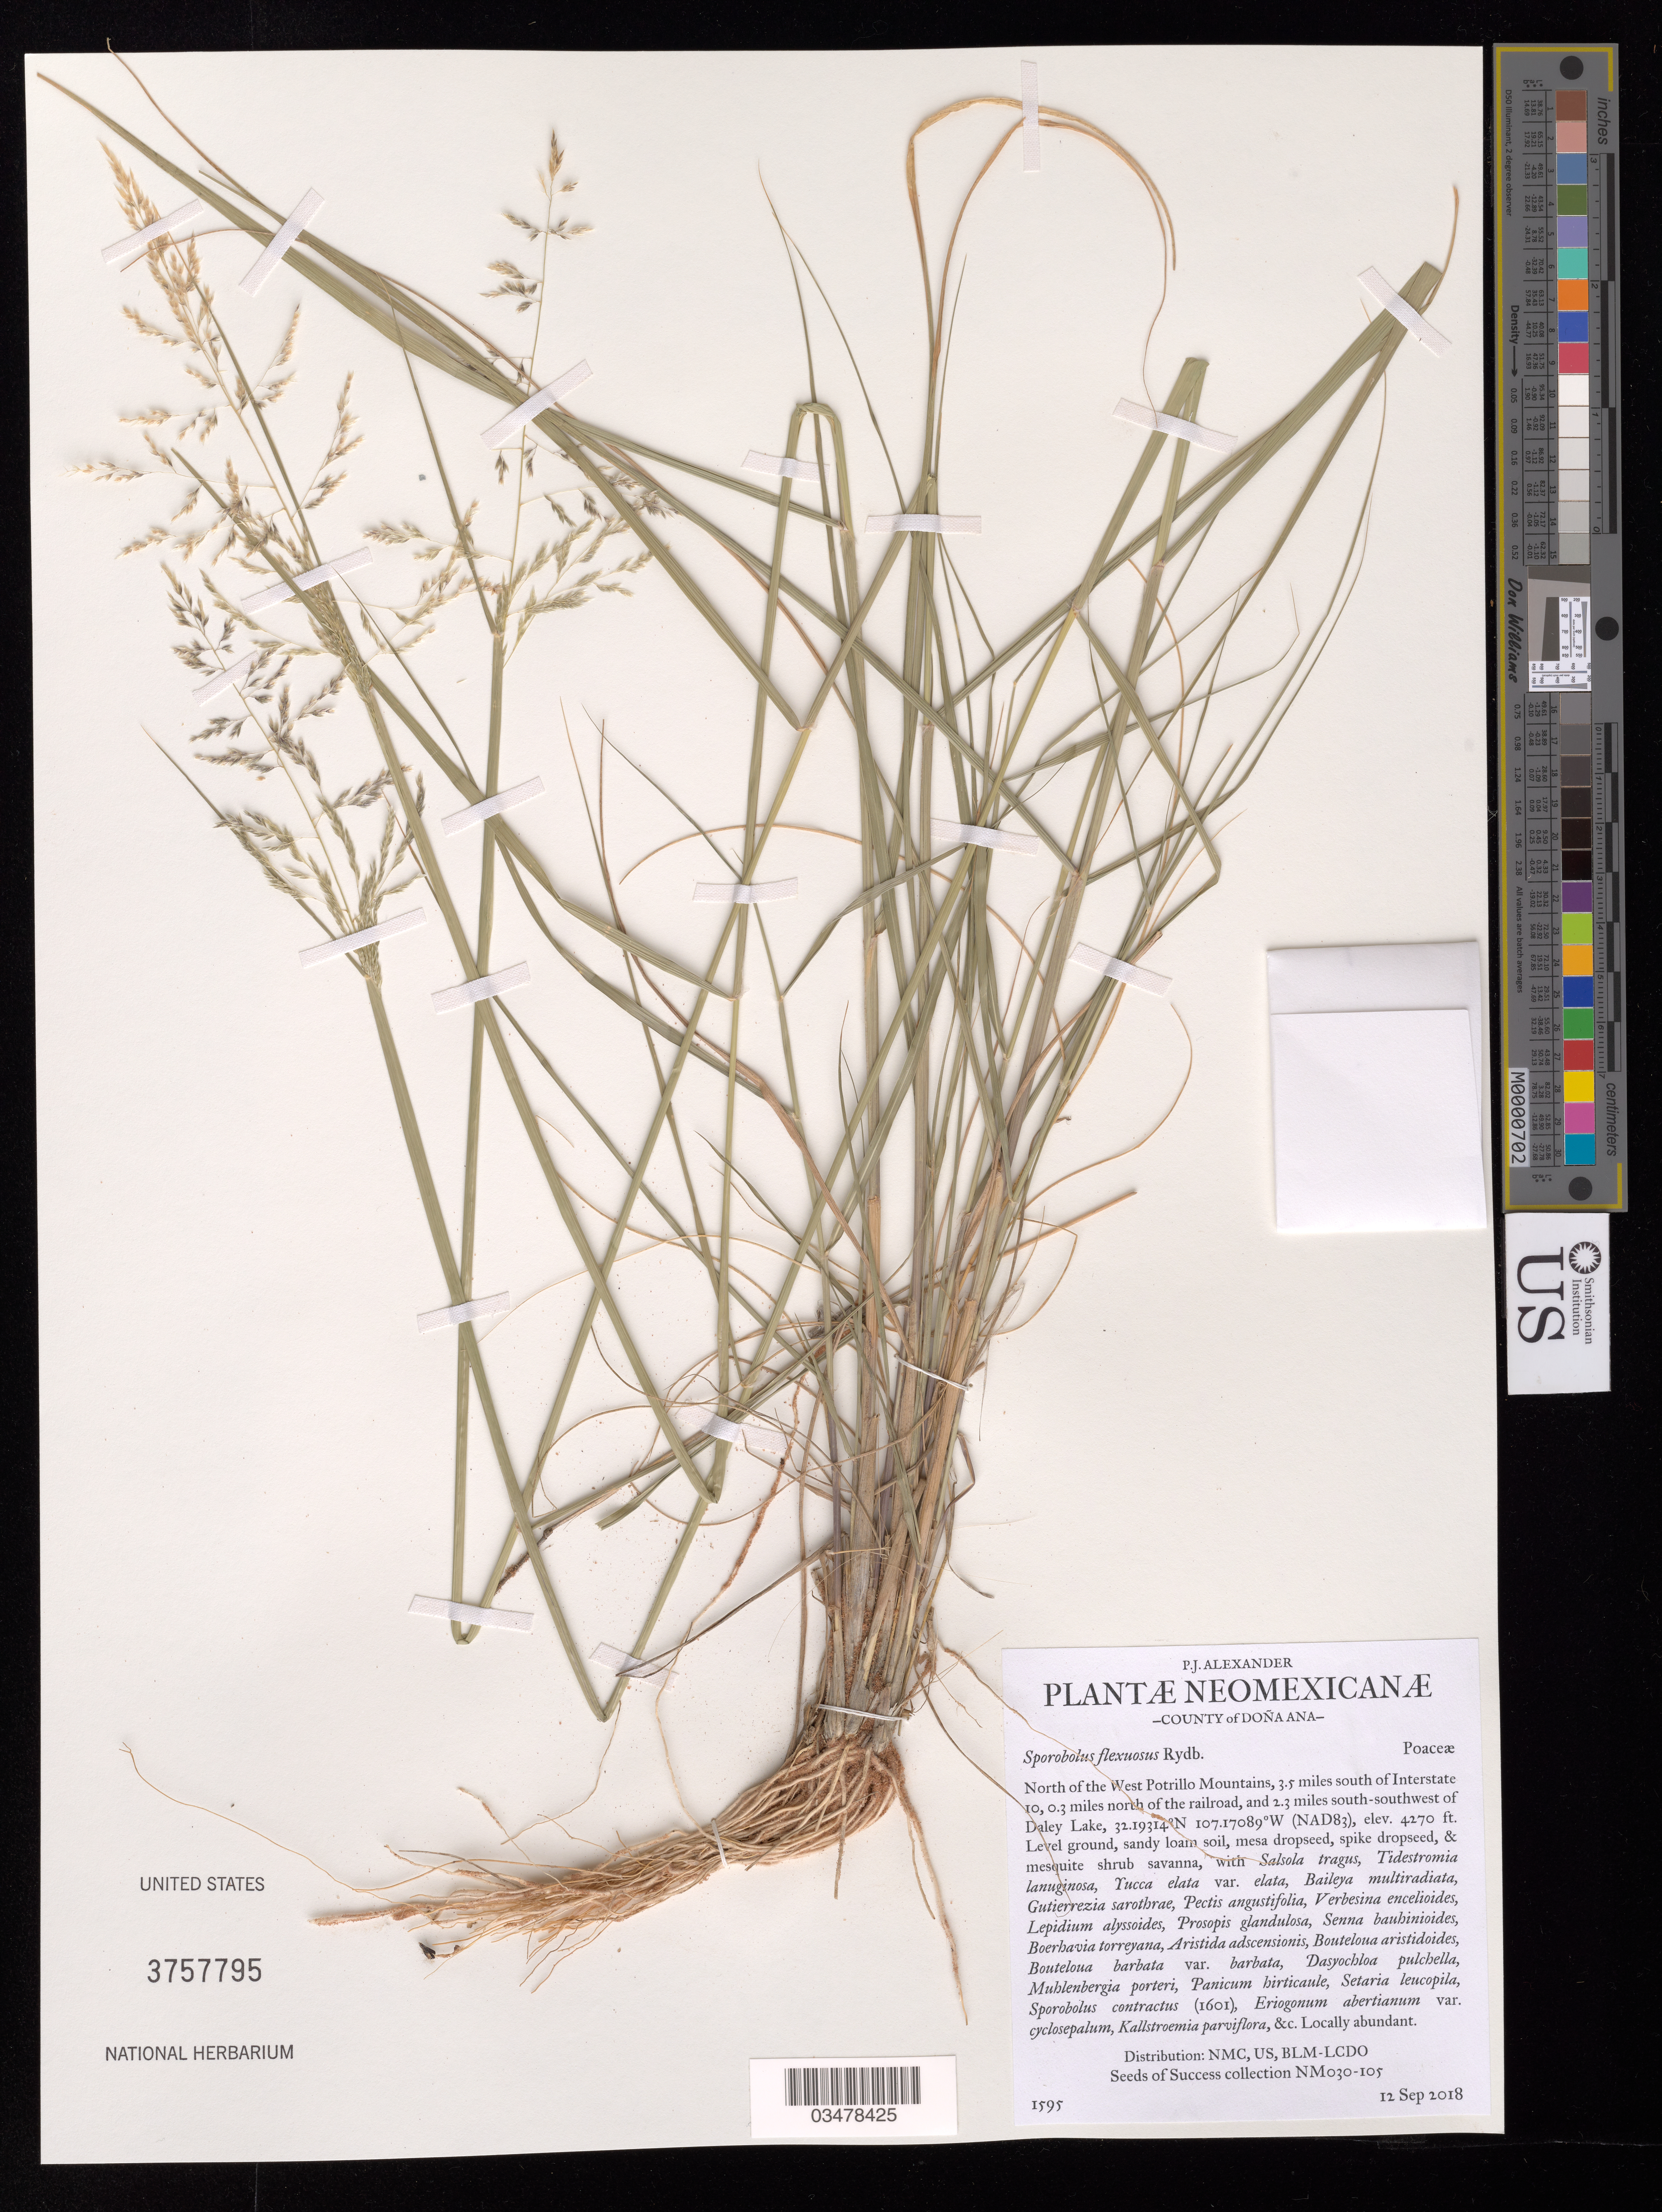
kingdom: Plantae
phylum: Tracheophyta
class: Liliopsida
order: Poales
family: Poaceae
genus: Sporobolus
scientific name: Sporobolus flexuosus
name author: (Thurb.) Rydb.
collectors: P. Alexander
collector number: NM030-105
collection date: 2018-09-12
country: United States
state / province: New Mexico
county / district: Dona Ana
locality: Allotment 03013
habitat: Ecological site: R042XB012NM, Sandy.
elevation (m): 1301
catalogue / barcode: US 3757795